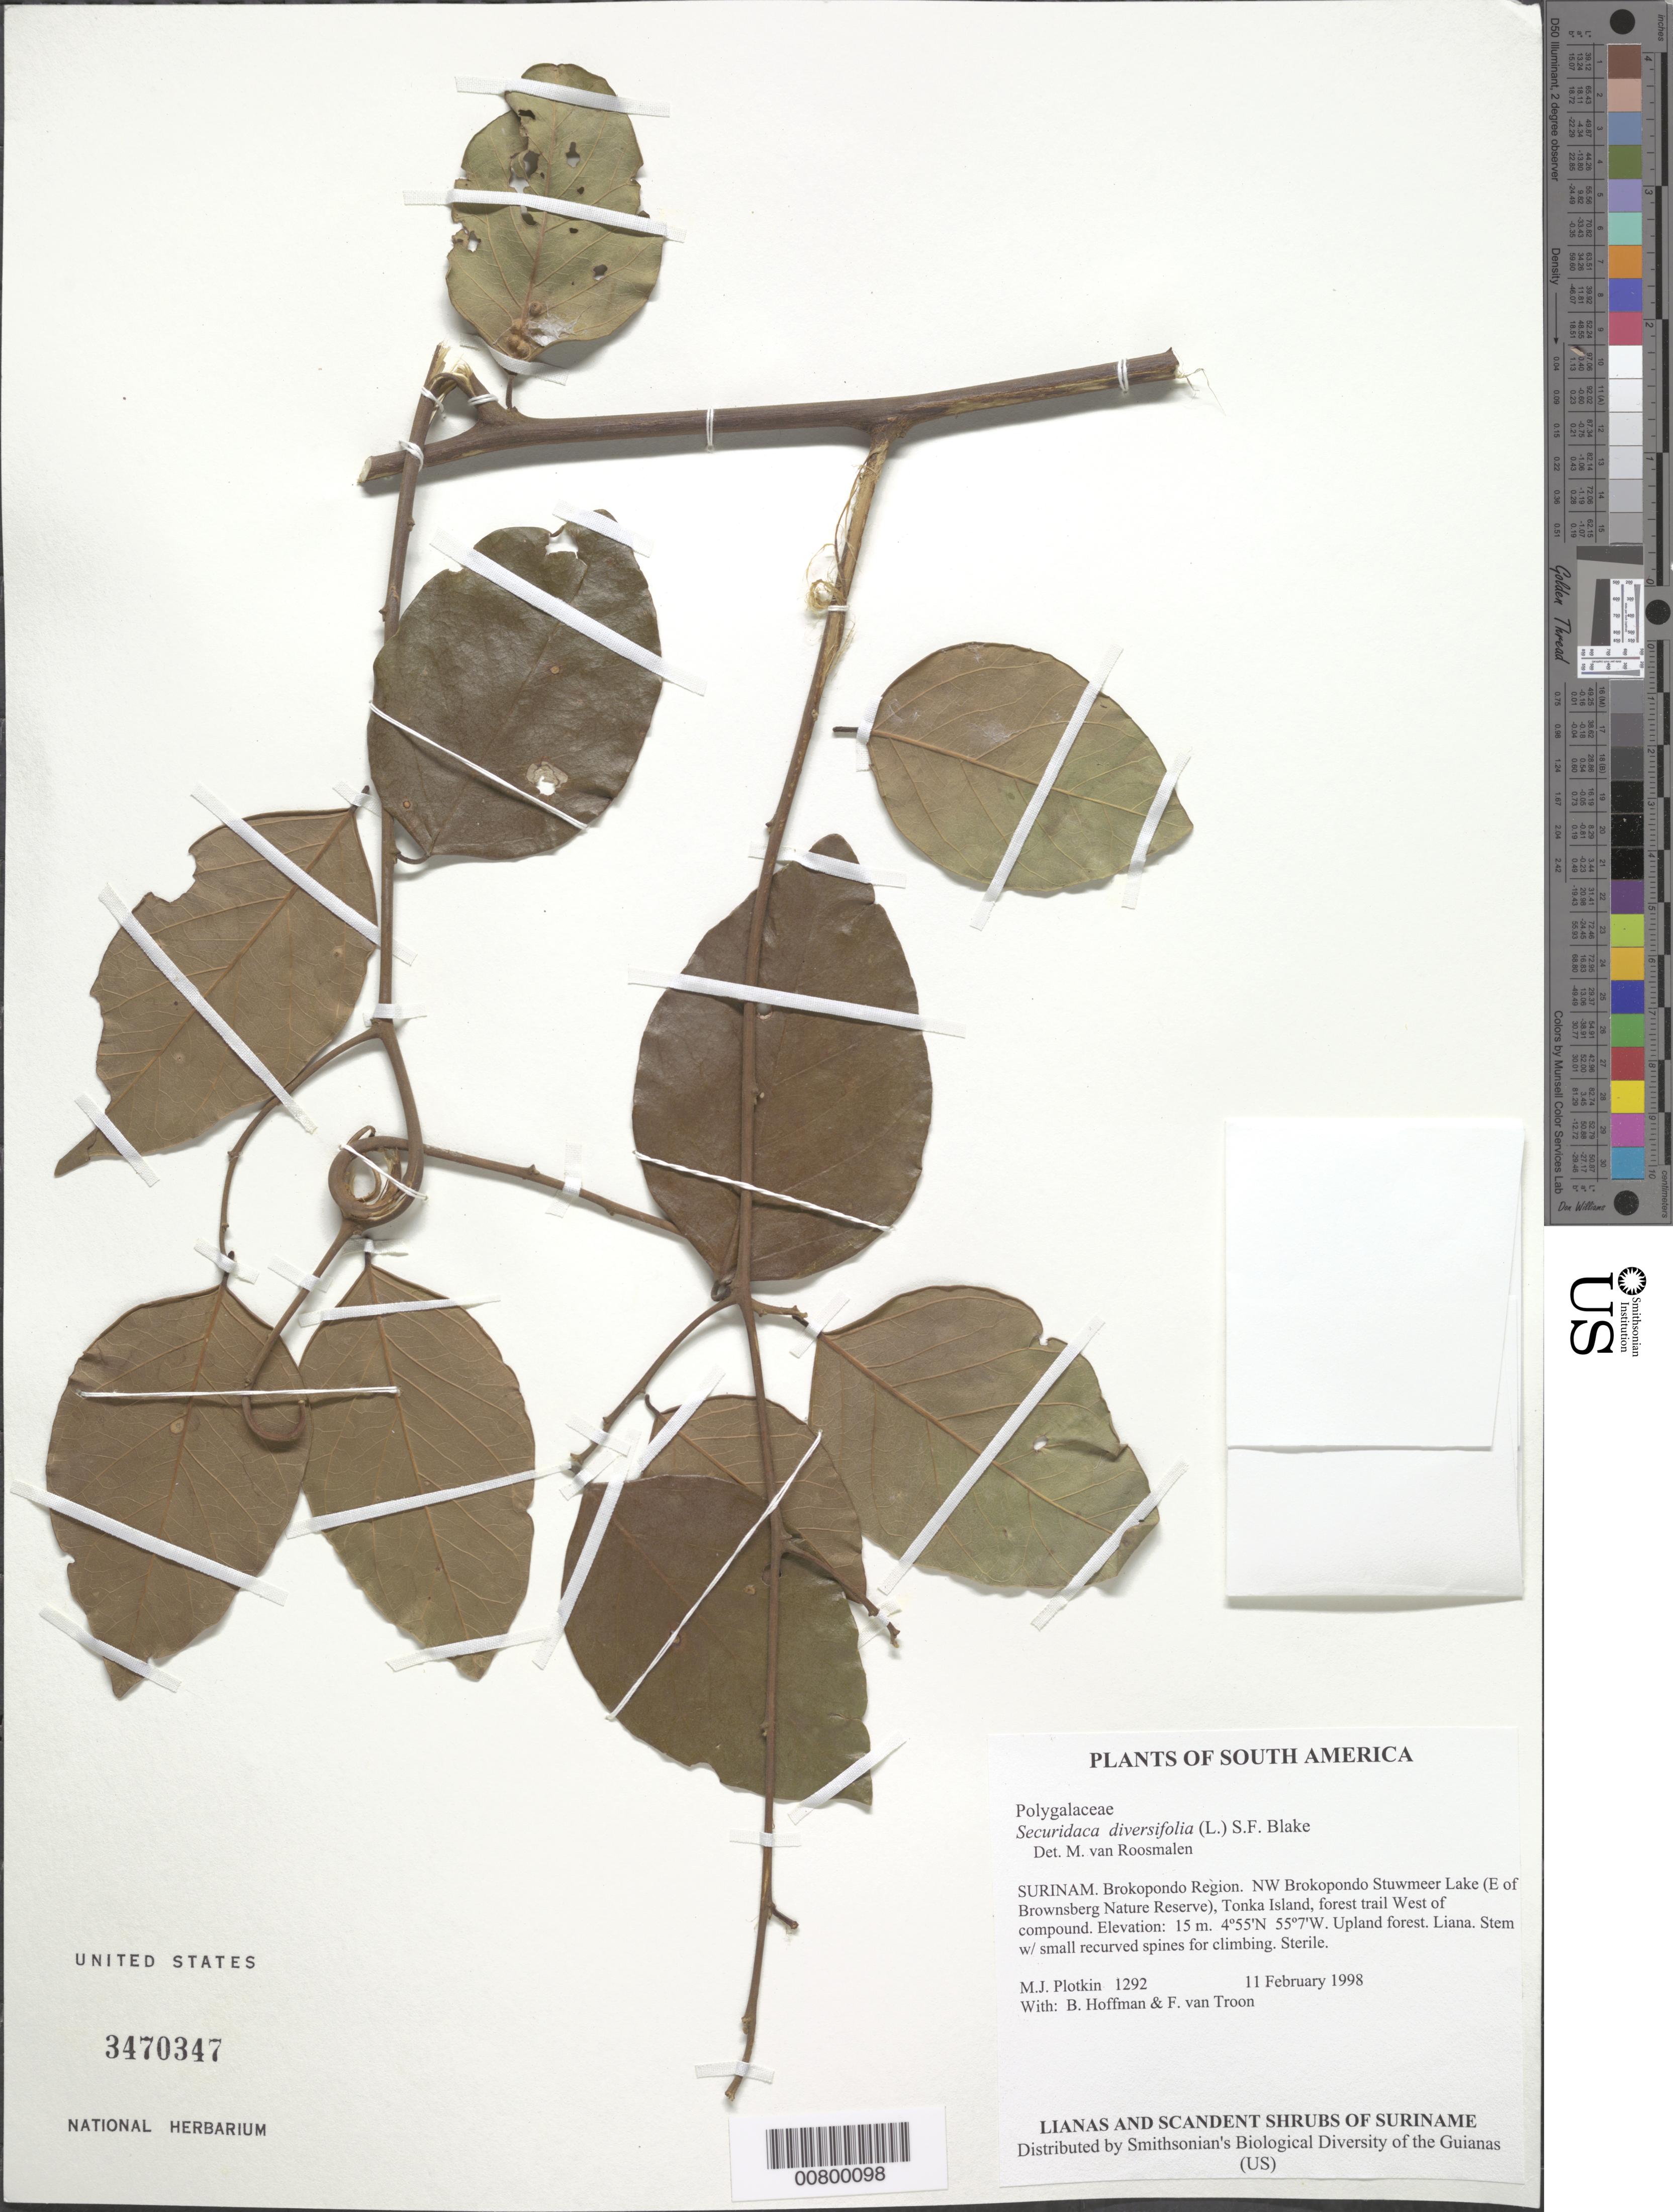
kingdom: Plantae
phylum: Tracheophyta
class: Magnoliopsida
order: Fabales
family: Polygalaceae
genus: Securidaca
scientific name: Securidaca diversifolia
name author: (L.) S.F. Blake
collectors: M. Plotkin, B. Hoffman & F. Van Troon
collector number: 1292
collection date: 1998-02-11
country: Suriname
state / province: Brokopondo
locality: Brokoponodo Region. NW Brokopondo Stuwmeer Lake (E of Brownsberg Nature Reserve), Tonka Island, forest trail West of compound.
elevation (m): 15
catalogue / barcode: US 3470347